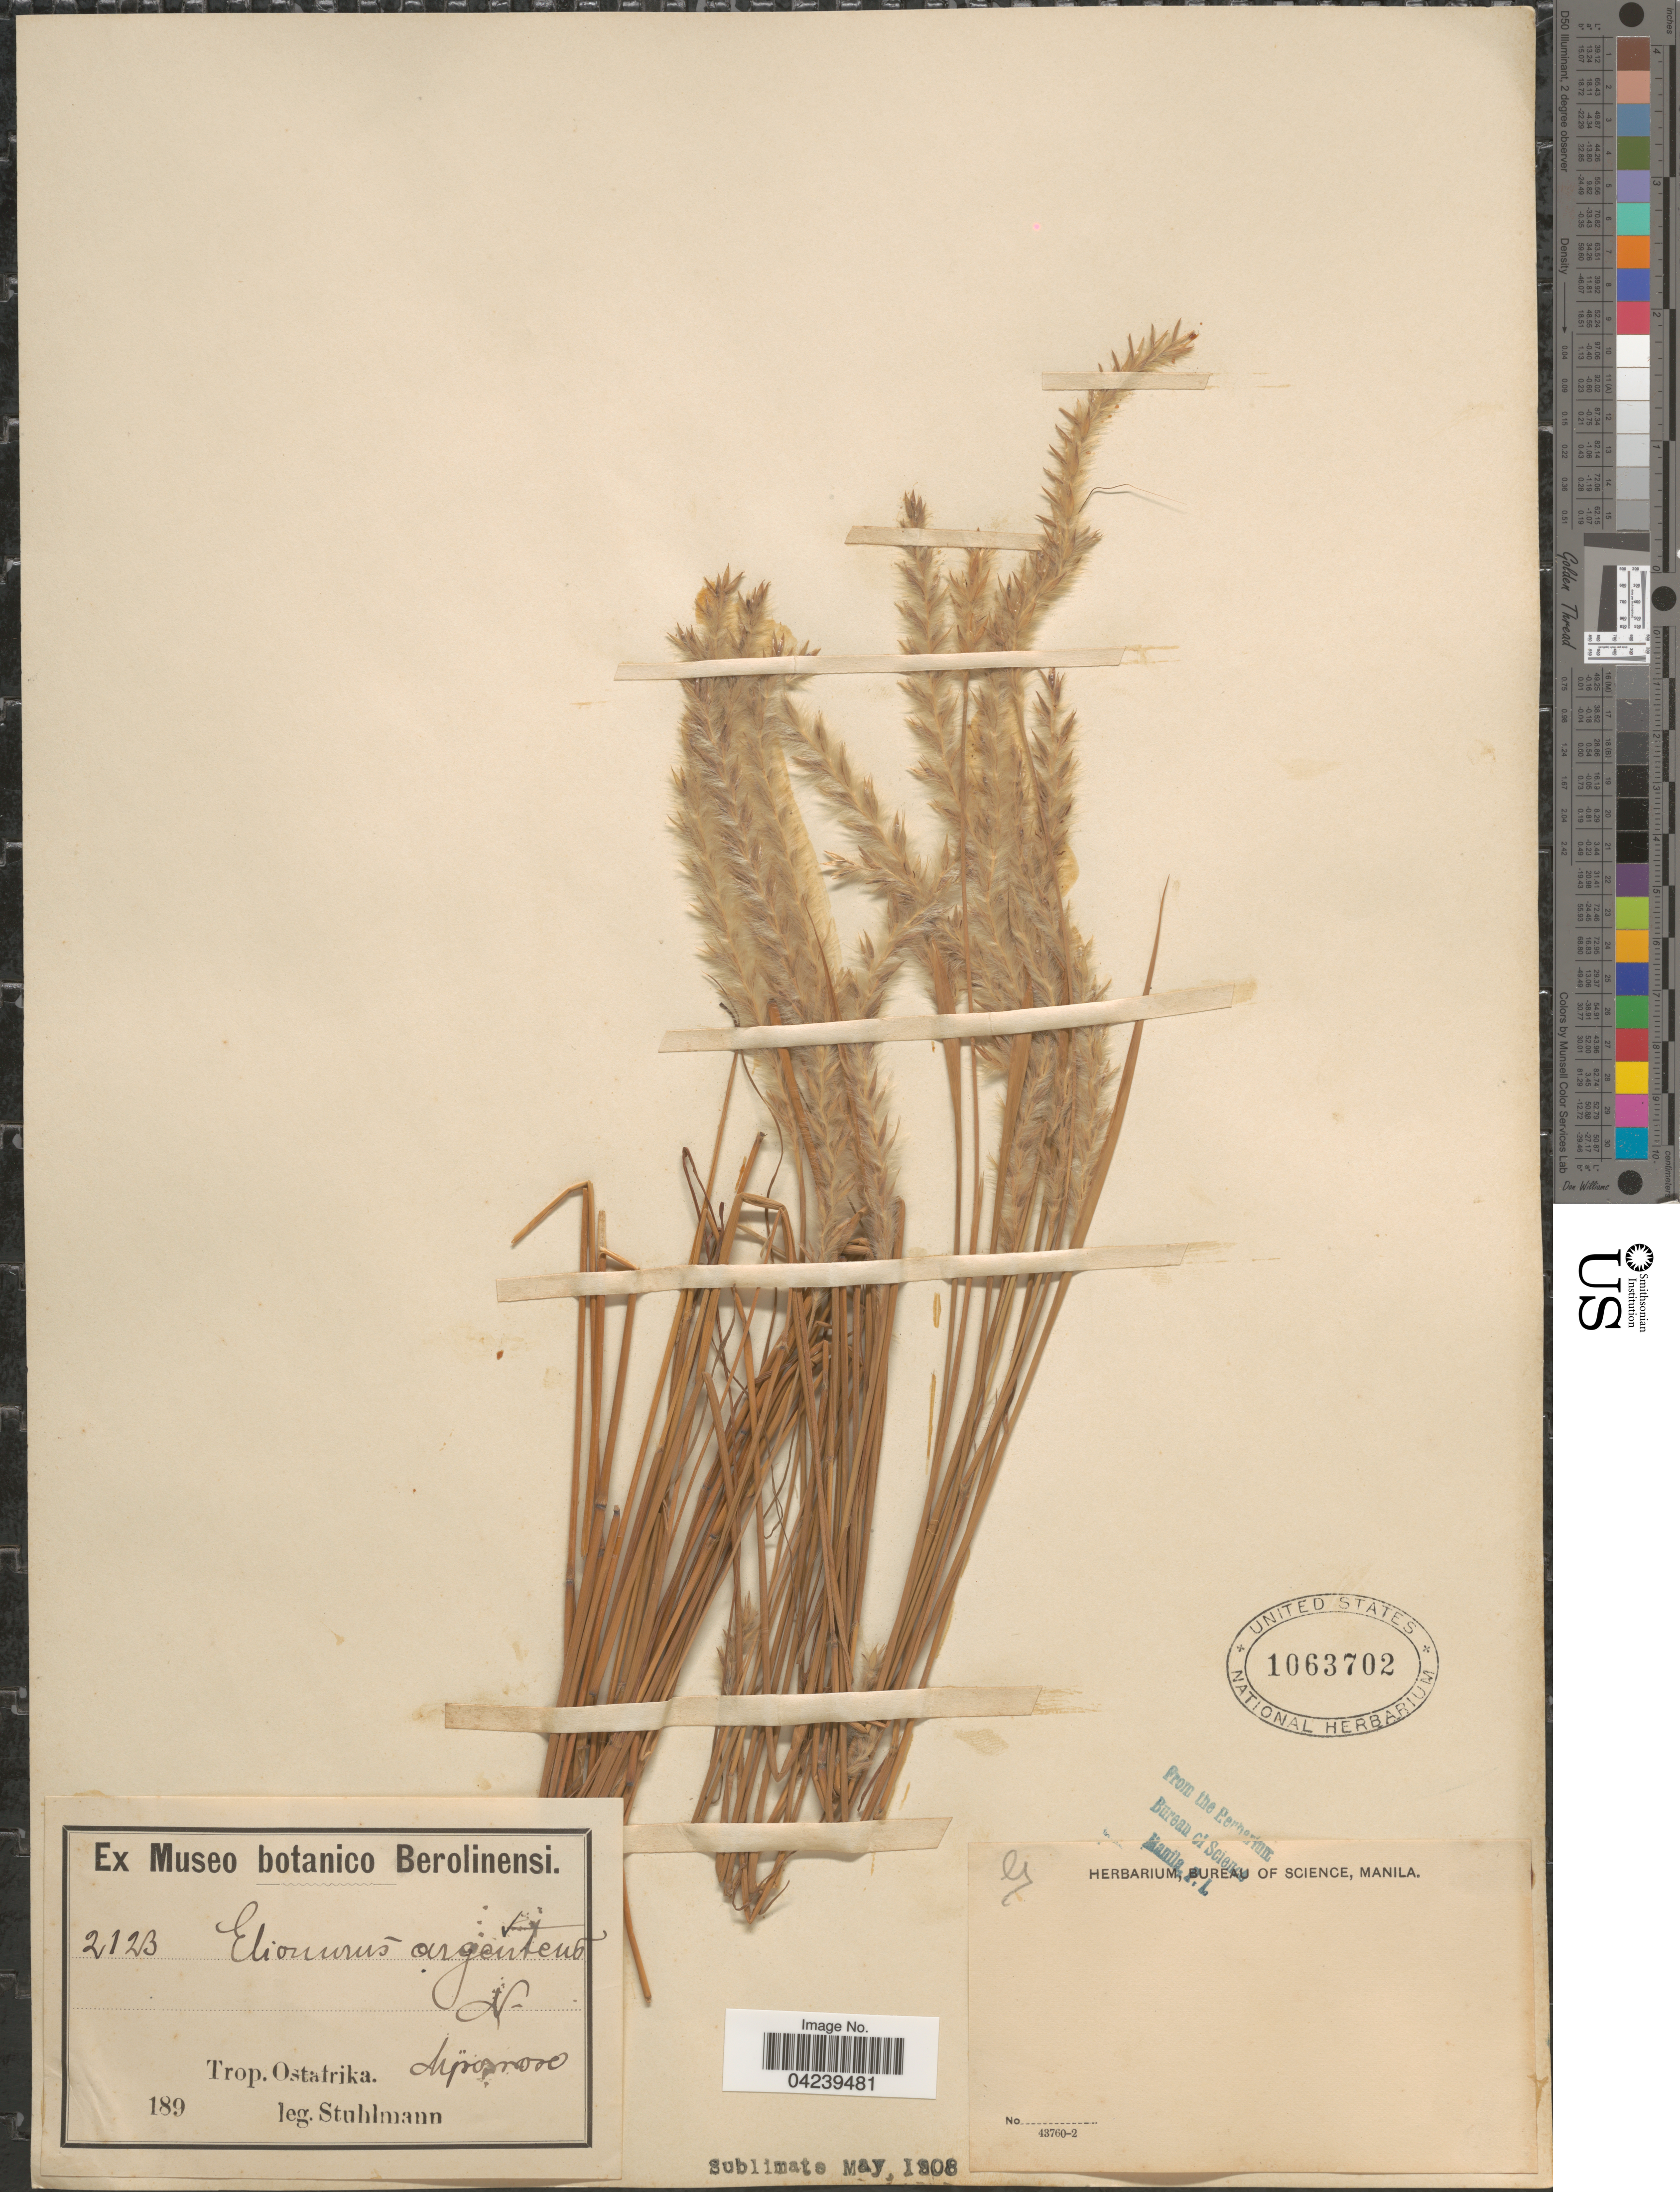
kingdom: Plantae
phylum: Tracheophyta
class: Liliopsida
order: Poales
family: Poaceae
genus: Elionurus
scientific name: Elionurus muticus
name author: (Spreng.) Kuntze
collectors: -. Stuhlmann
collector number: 2123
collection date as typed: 189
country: Uganda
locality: Trop. Ostafrika. Mporroro.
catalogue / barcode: US 1063702